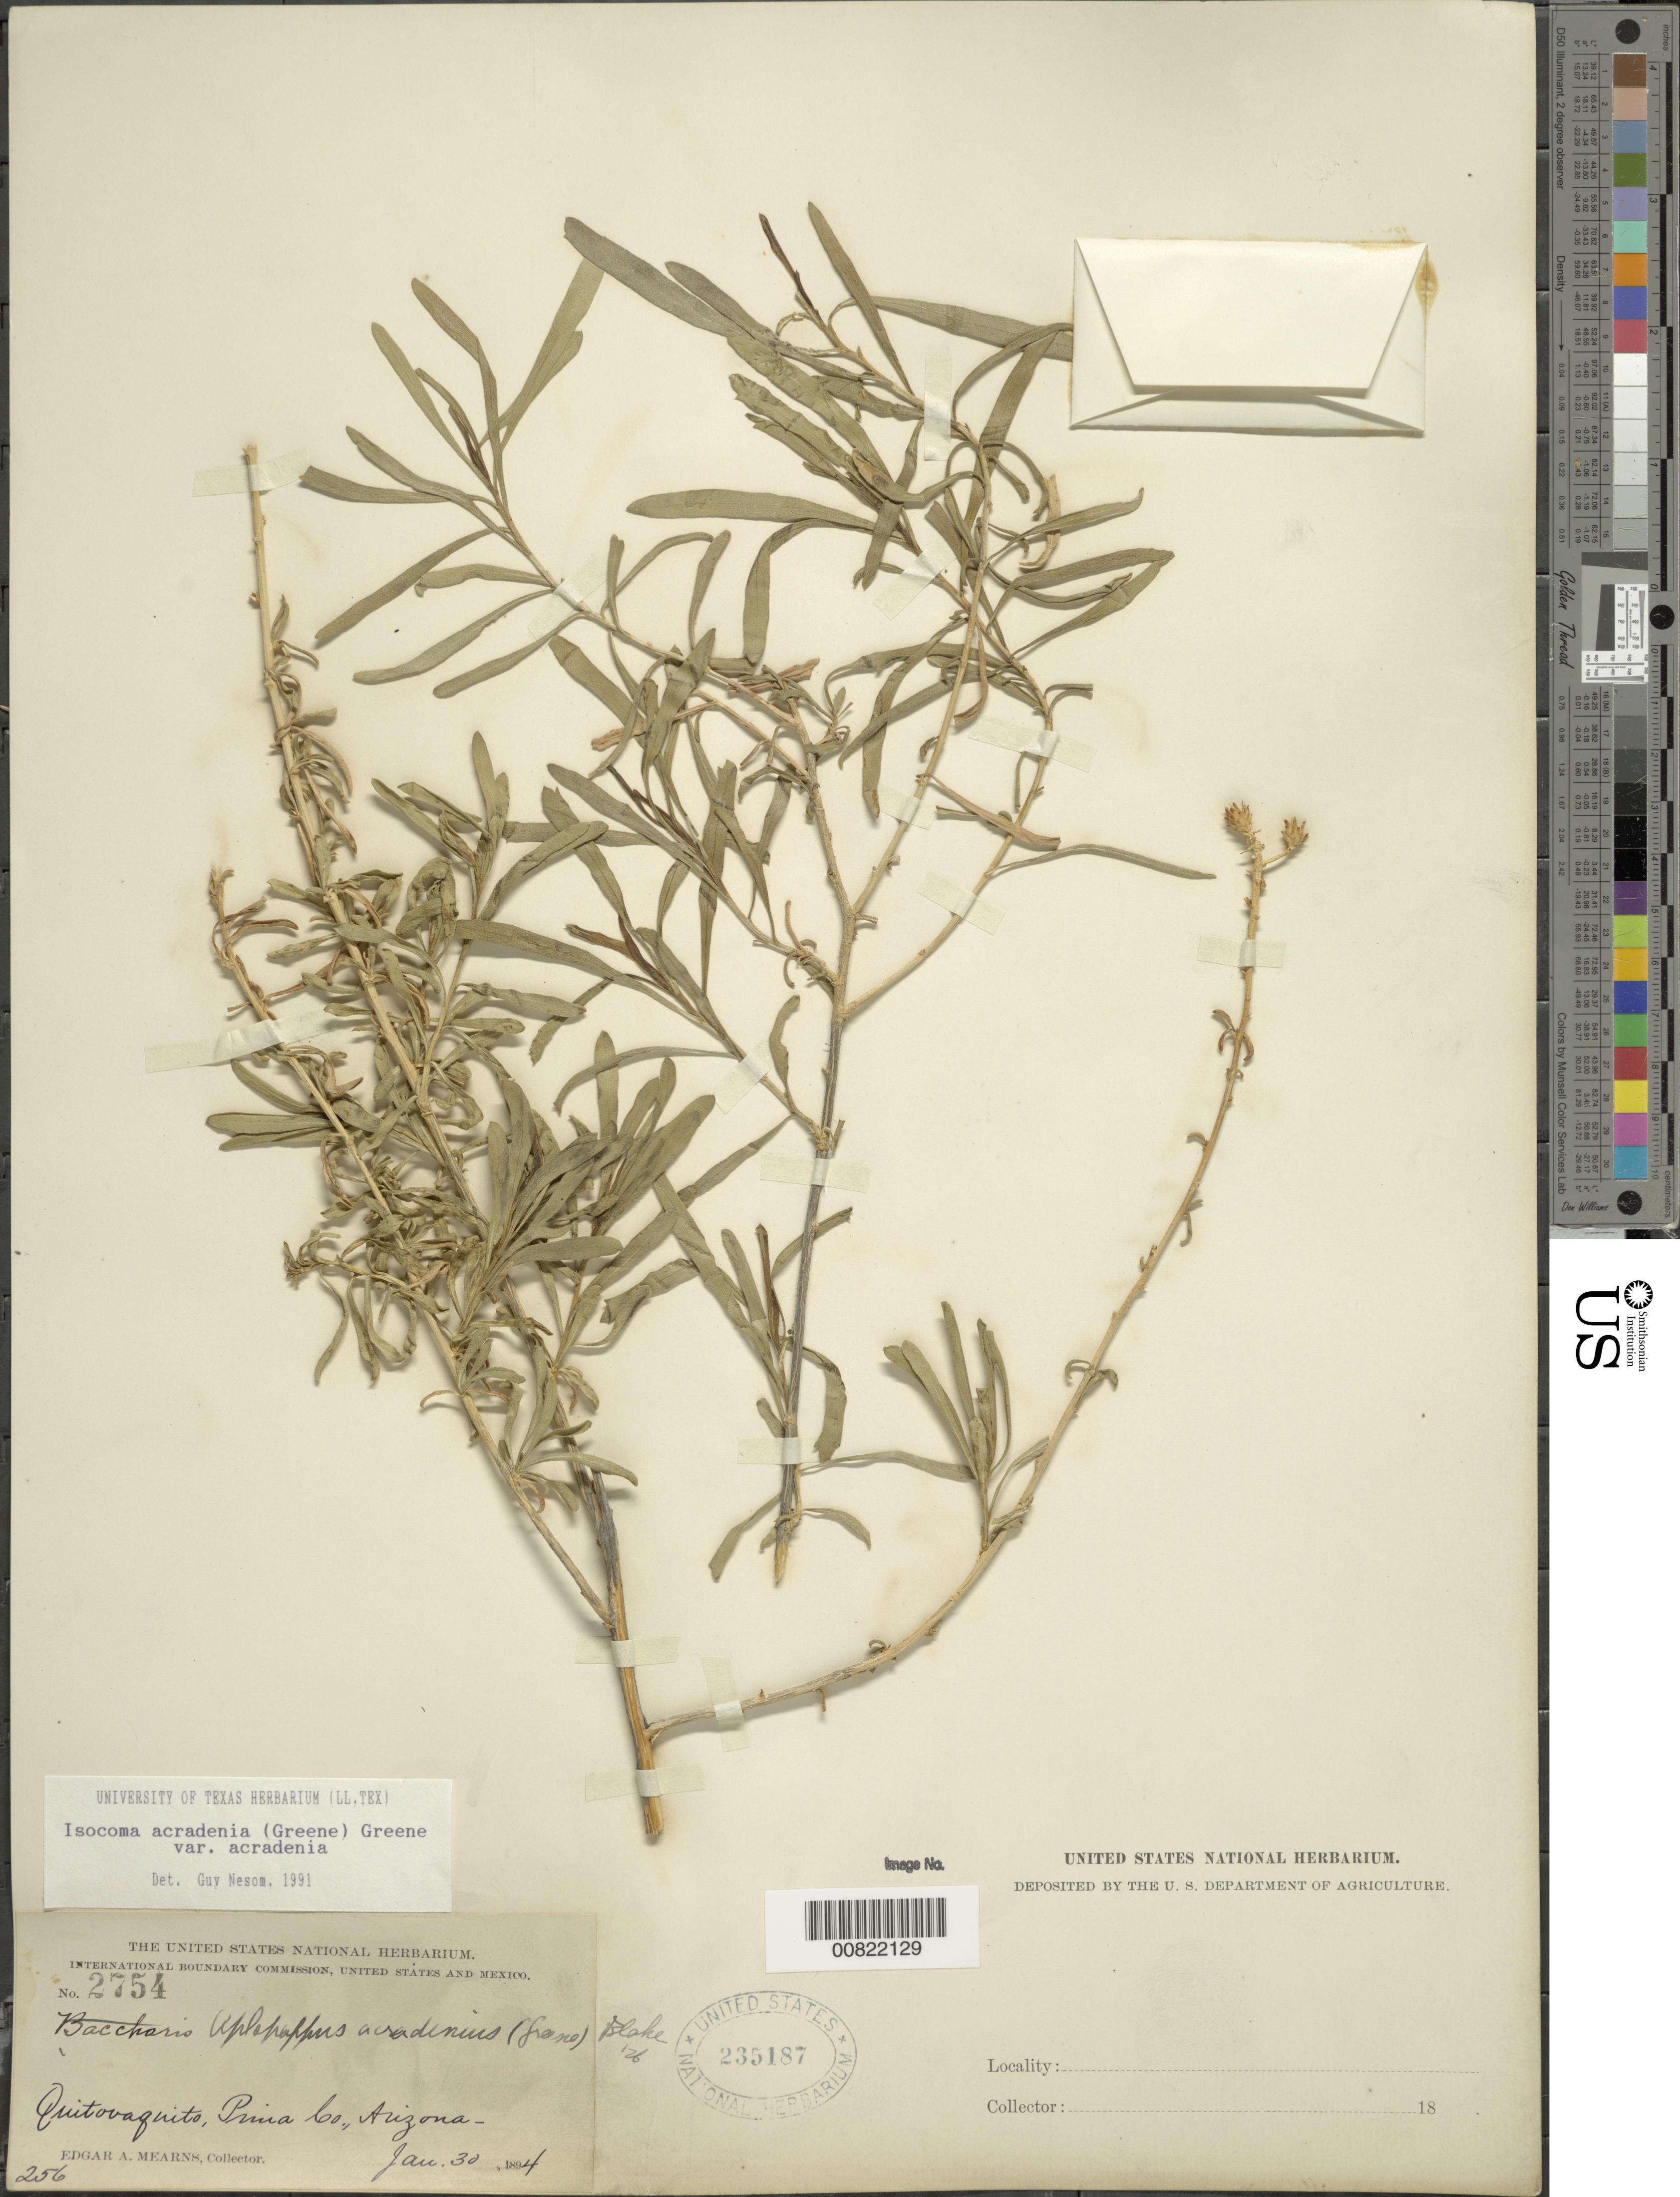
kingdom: Plantae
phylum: Tracheophyta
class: Magnoliopsida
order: Asterales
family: Asteraceae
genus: Isocoma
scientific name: Isocoma acradenia var. acradenia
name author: (Greene) Greene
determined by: Urbatsch, Lowell E., Curator (LSU), Louisiana State University (UNITED STATES)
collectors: E. A. Mearns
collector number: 2754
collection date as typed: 30 Jan 1894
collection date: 1894-01-30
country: United States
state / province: Arizona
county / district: Pima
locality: Quitovaquito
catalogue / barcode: US 235187